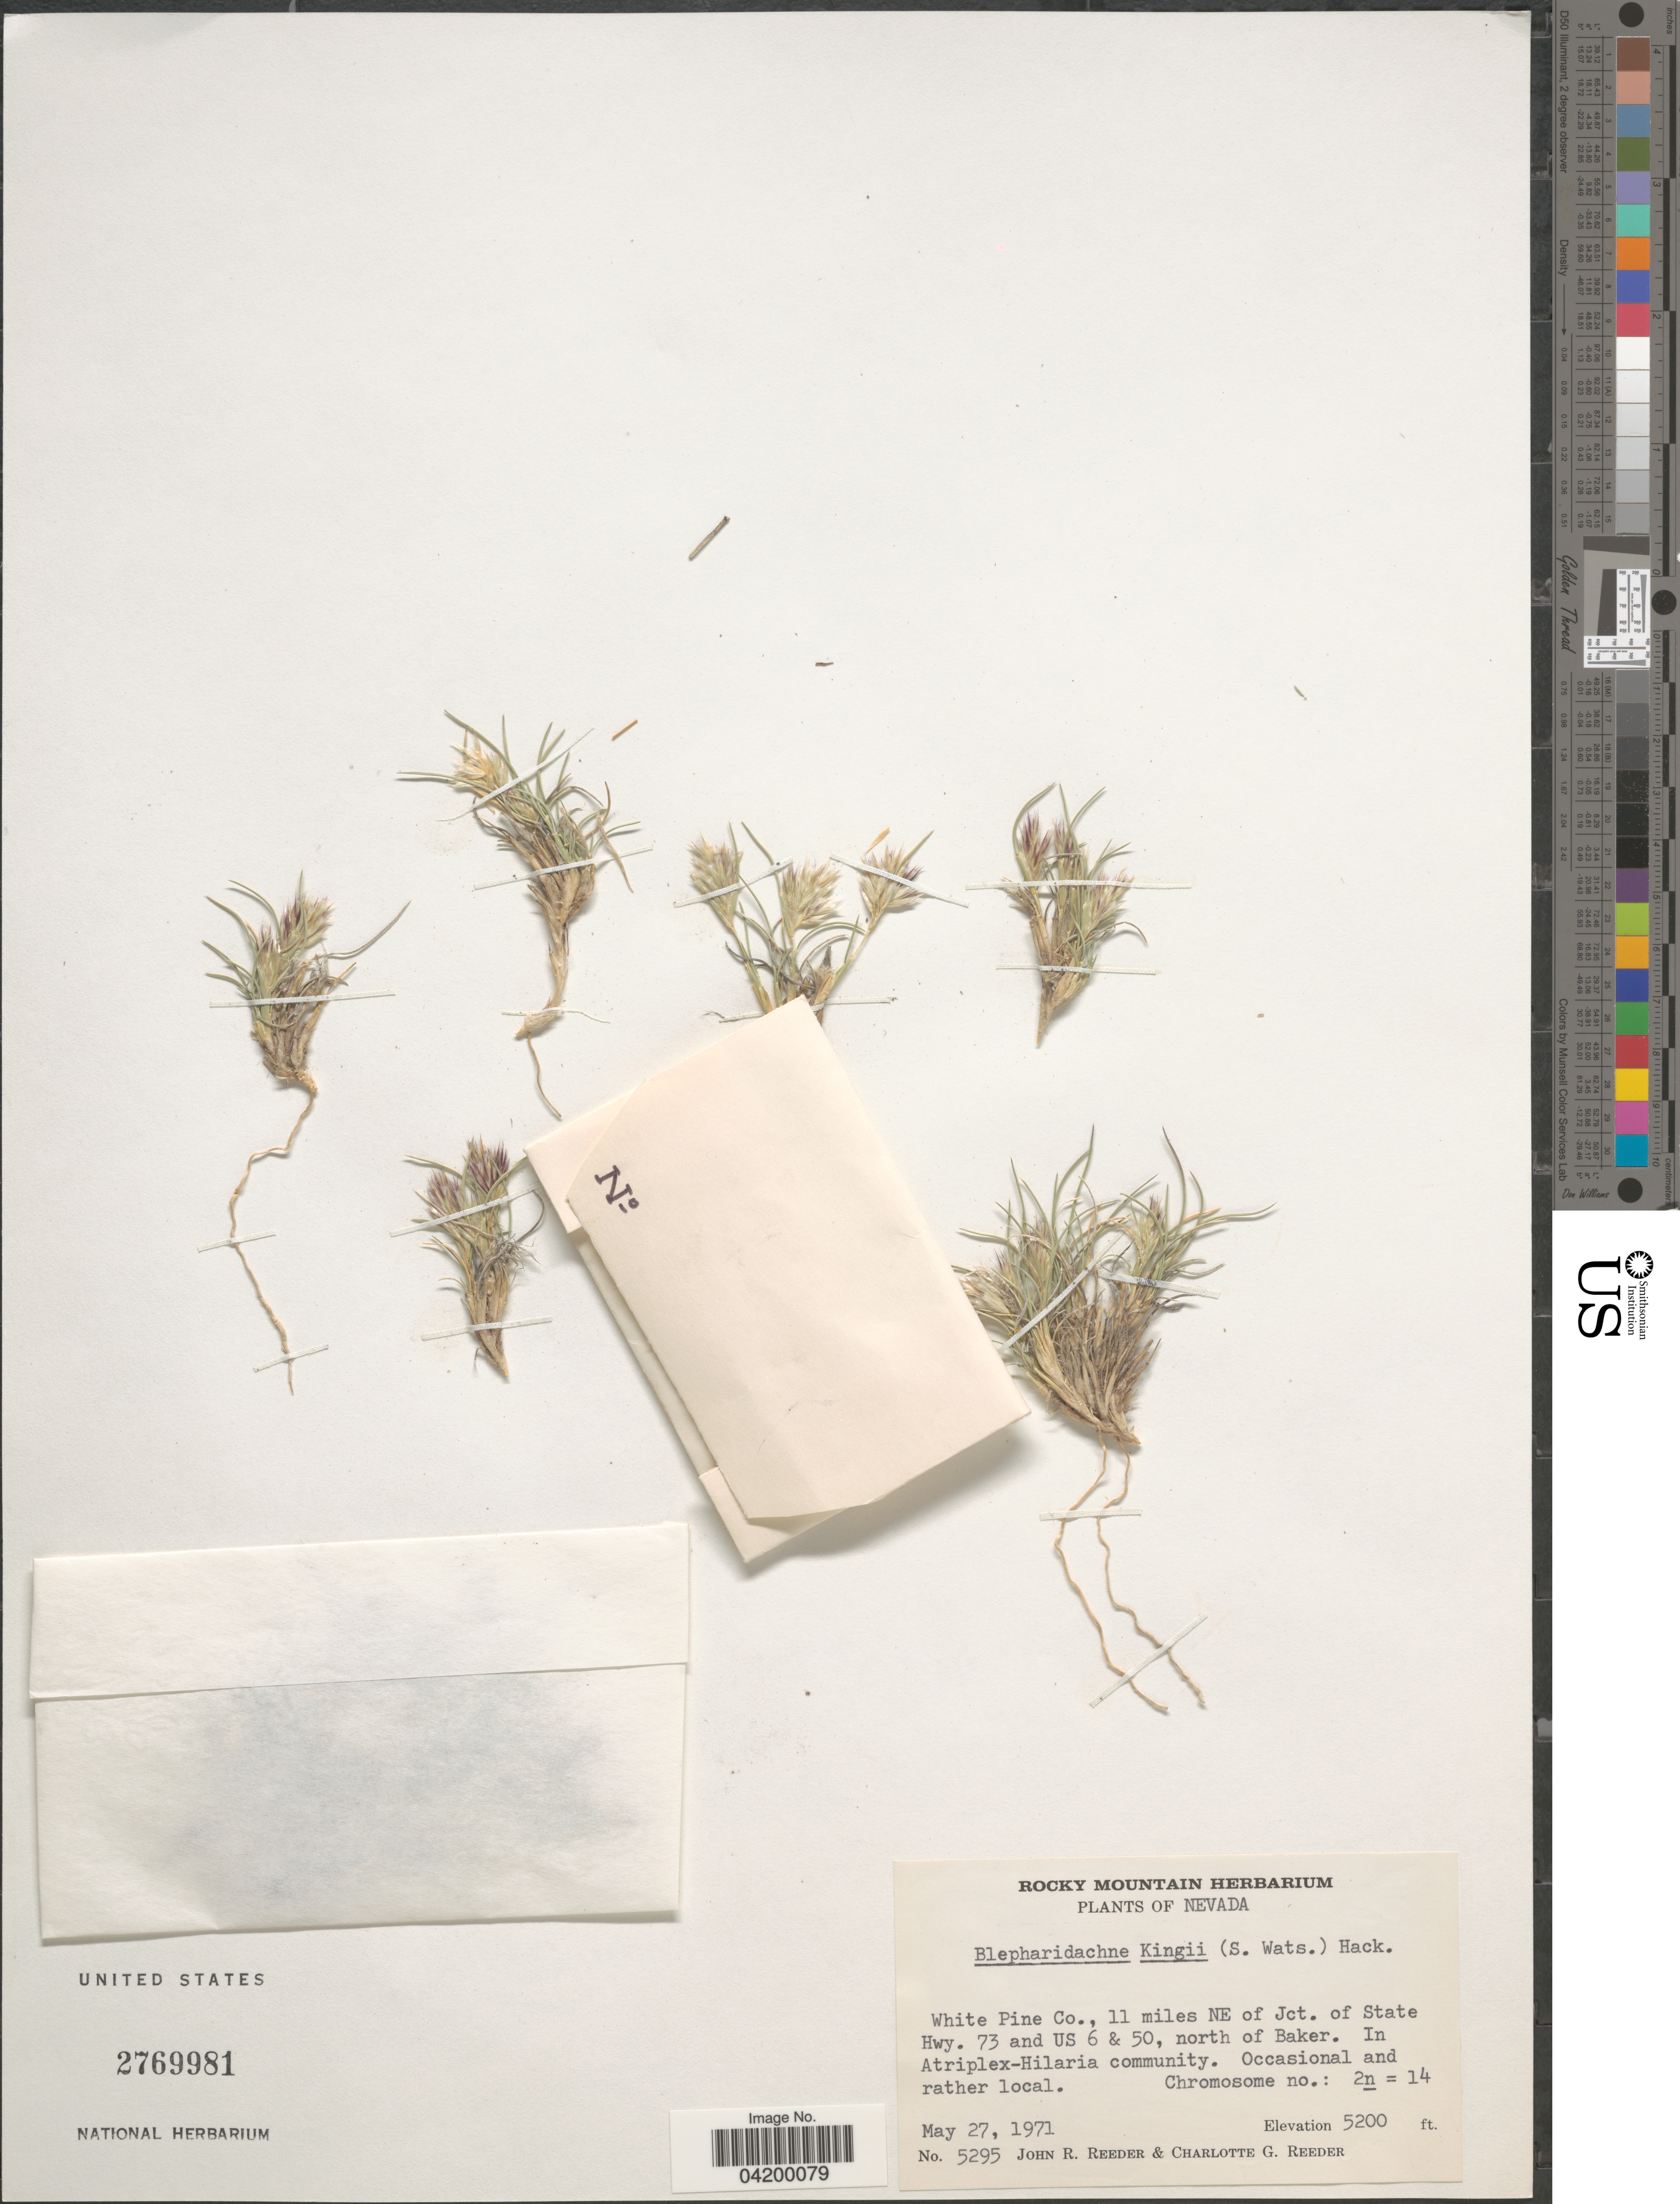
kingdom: Plantae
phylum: Tracheophyta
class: Liliopsida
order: Poales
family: Poaceae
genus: Blepharidachne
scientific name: Blepharidachne kingii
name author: (S. Watson) Hack.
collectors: J. R. Reeder & C. G. Reeder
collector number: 5295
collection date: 1971-05-27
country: United States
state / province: Nevada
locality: White Pine Co., 11 miles NE of Jct. of State Hwy. 73 and US 6 & 50, north of Baker. In Atriplex-Hilaria community.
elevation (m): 1585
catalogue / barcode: US 2769981